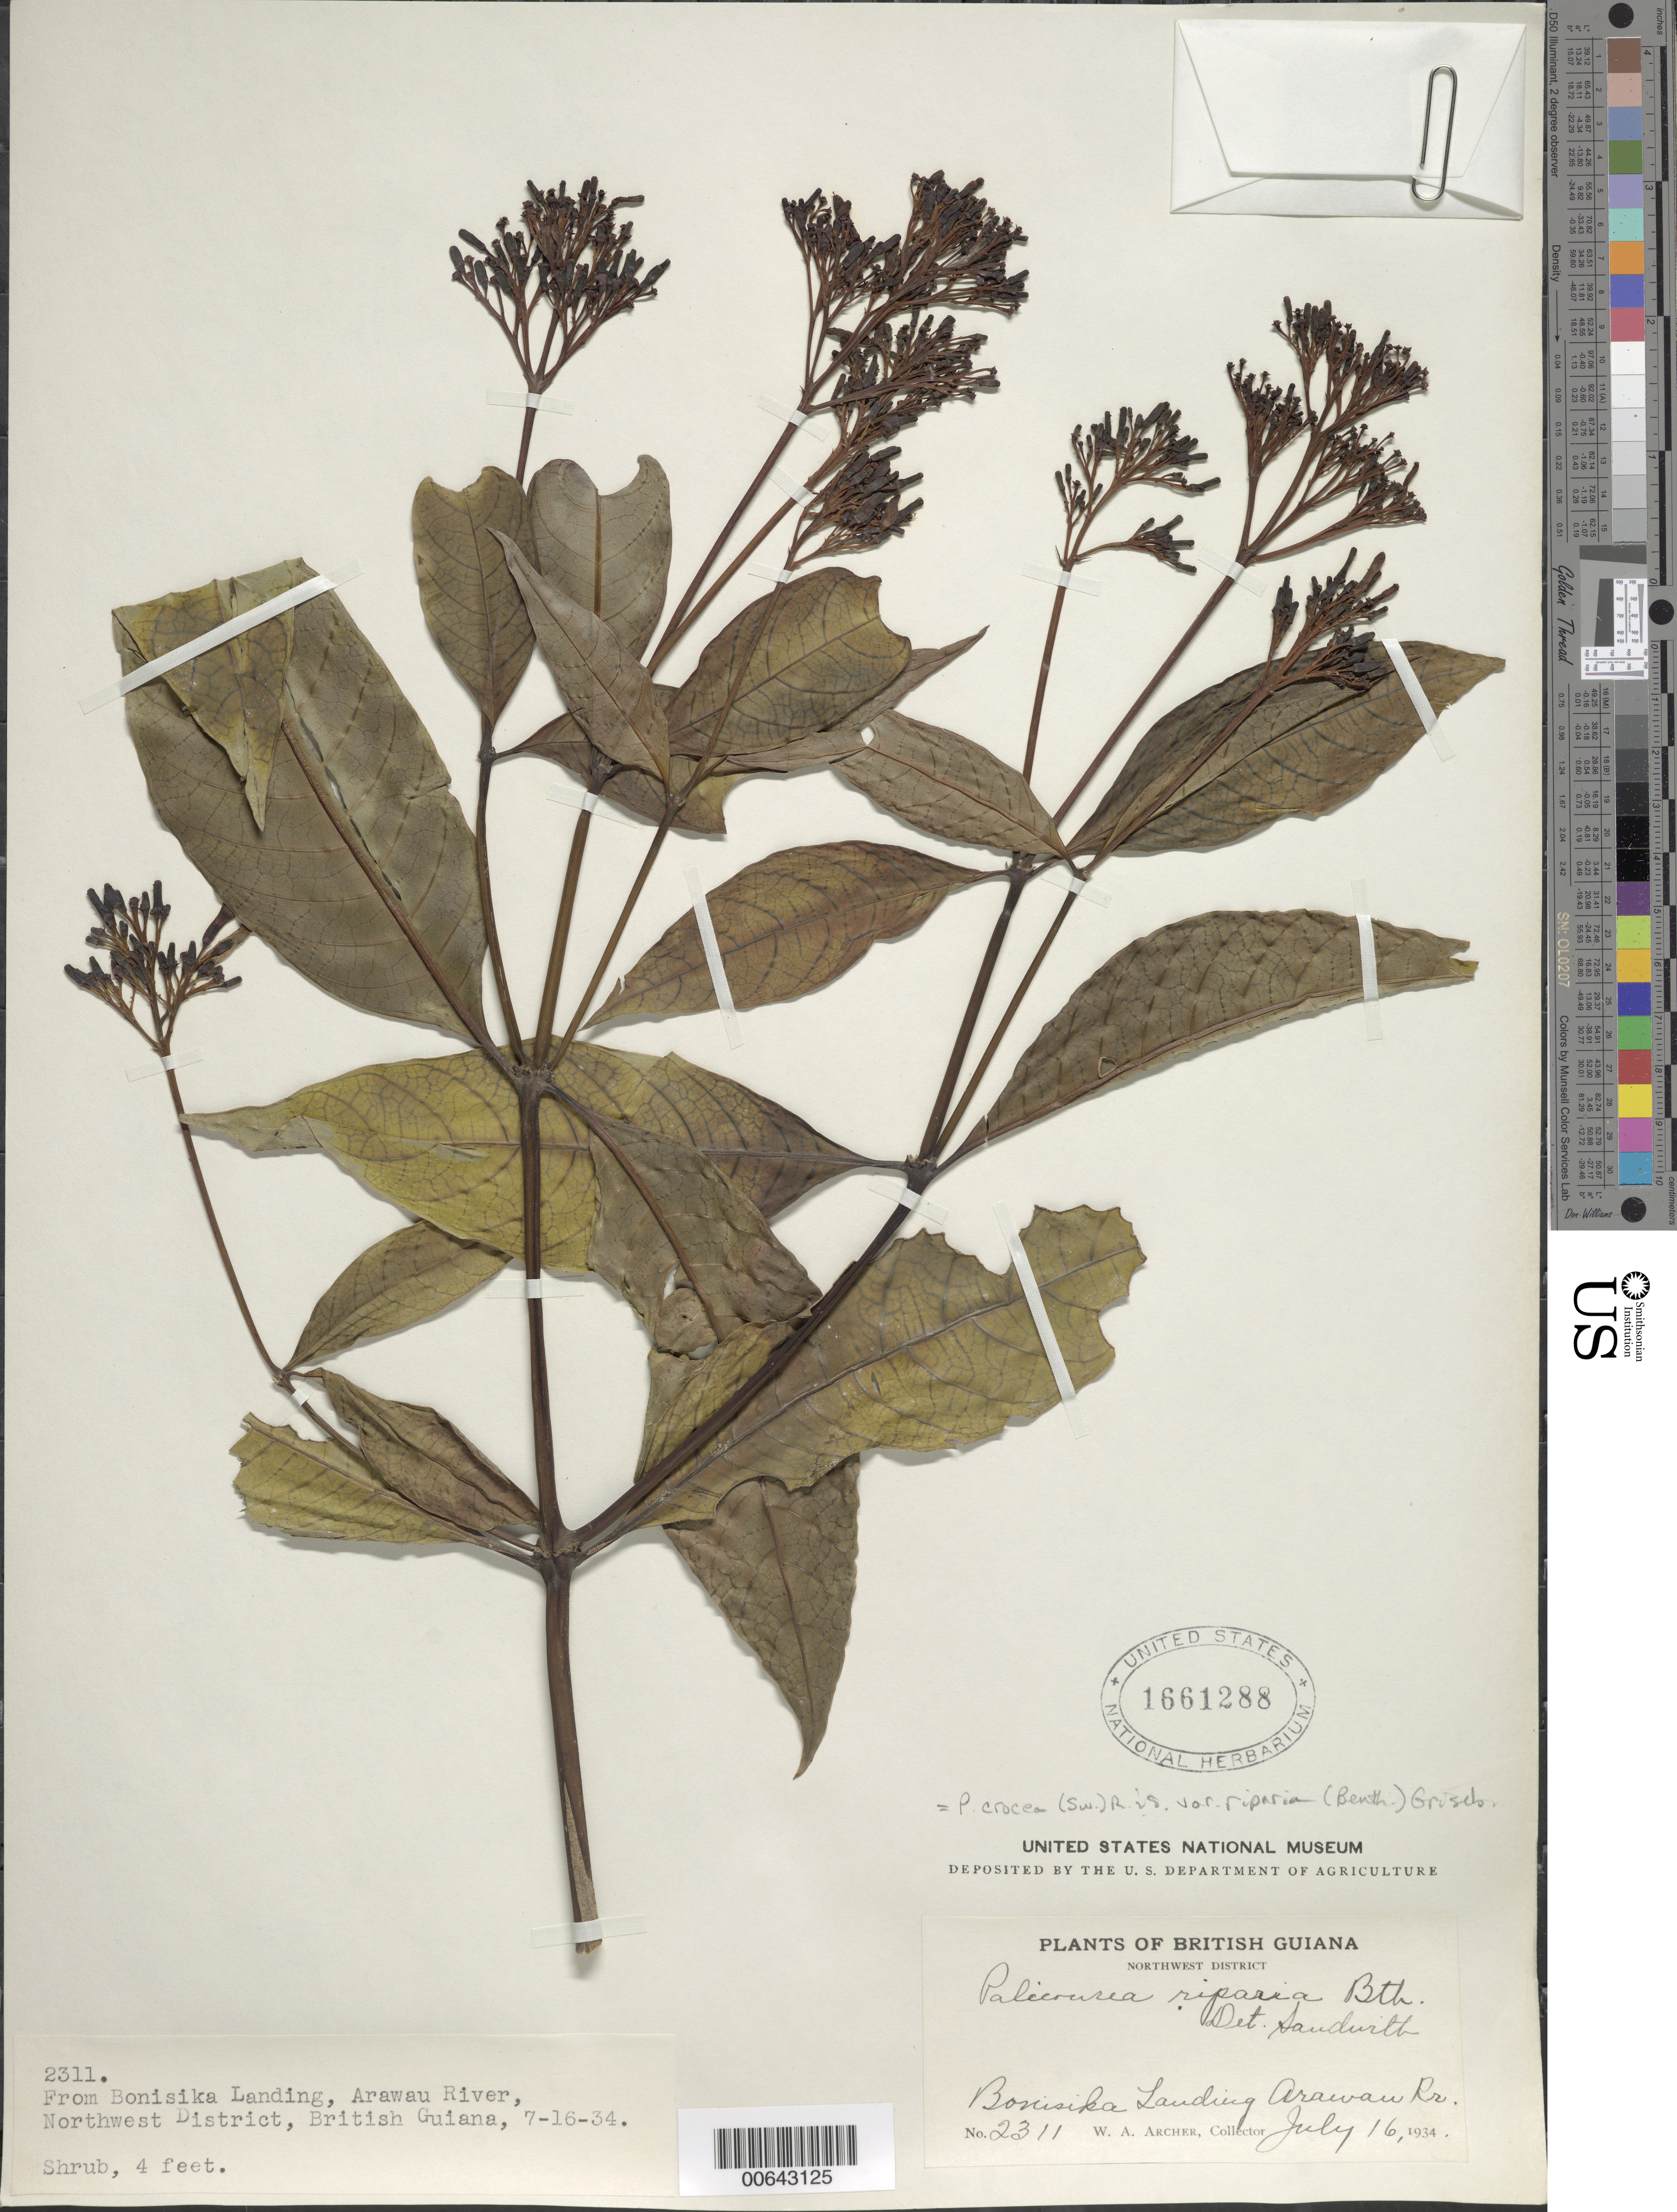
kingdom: Plantae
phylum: Tracheophyta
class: Magnoliopsida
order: Gentianales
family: Rubiaceae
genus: Palicourea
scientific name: Palicourea crocea var. riparia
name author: (Benth.) Griseb.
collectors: W. A. Archer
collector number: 2311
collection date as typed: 16-Jul-34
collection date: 1934-07-16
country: Guyana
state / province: Barima-Waini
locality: Bonisika Landing, Arawau R.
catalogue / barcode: US 1661288